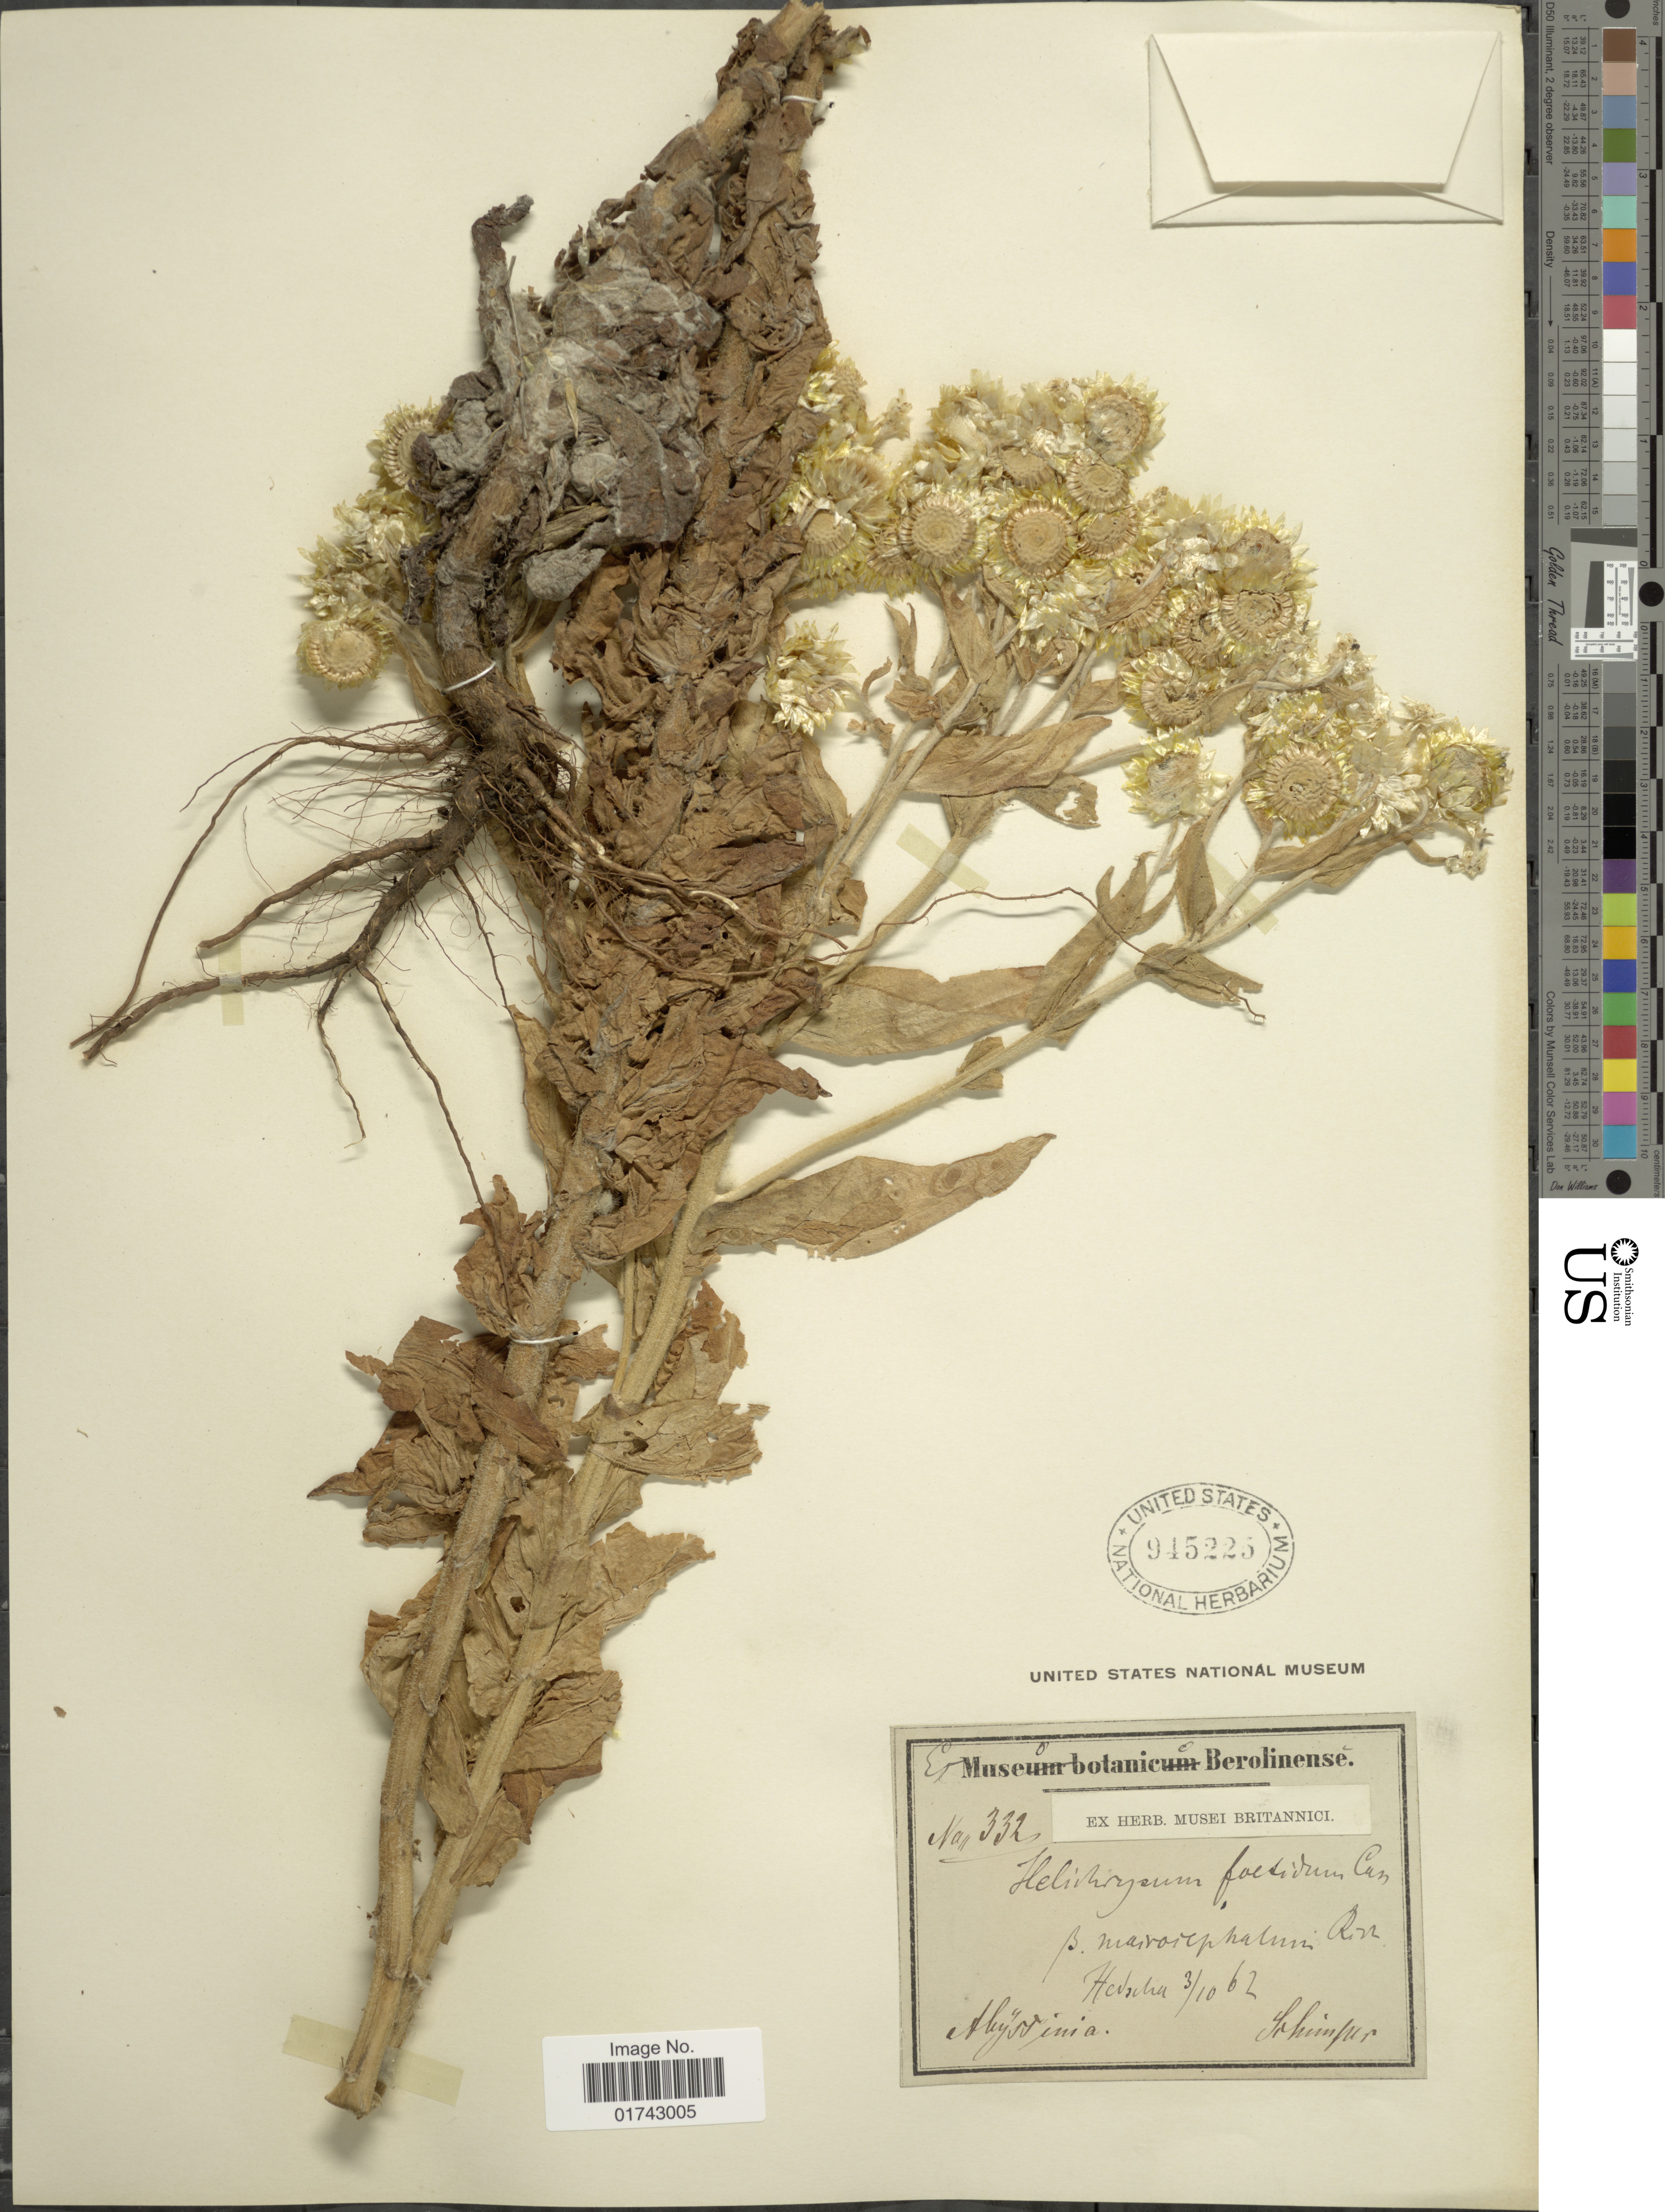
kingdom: Plantae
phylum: Tracheophyta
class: Magnoliopsida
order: Asterales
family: Asteraceae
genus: Helichrysum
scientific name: Helichrysum foetidum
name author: (L.) Moench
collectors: -. Schimper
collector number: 332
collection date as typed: Transcribed d/m/y: 3/10/62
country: Eritrea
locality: Hevcha, Abyssinia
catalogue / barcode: US 945225